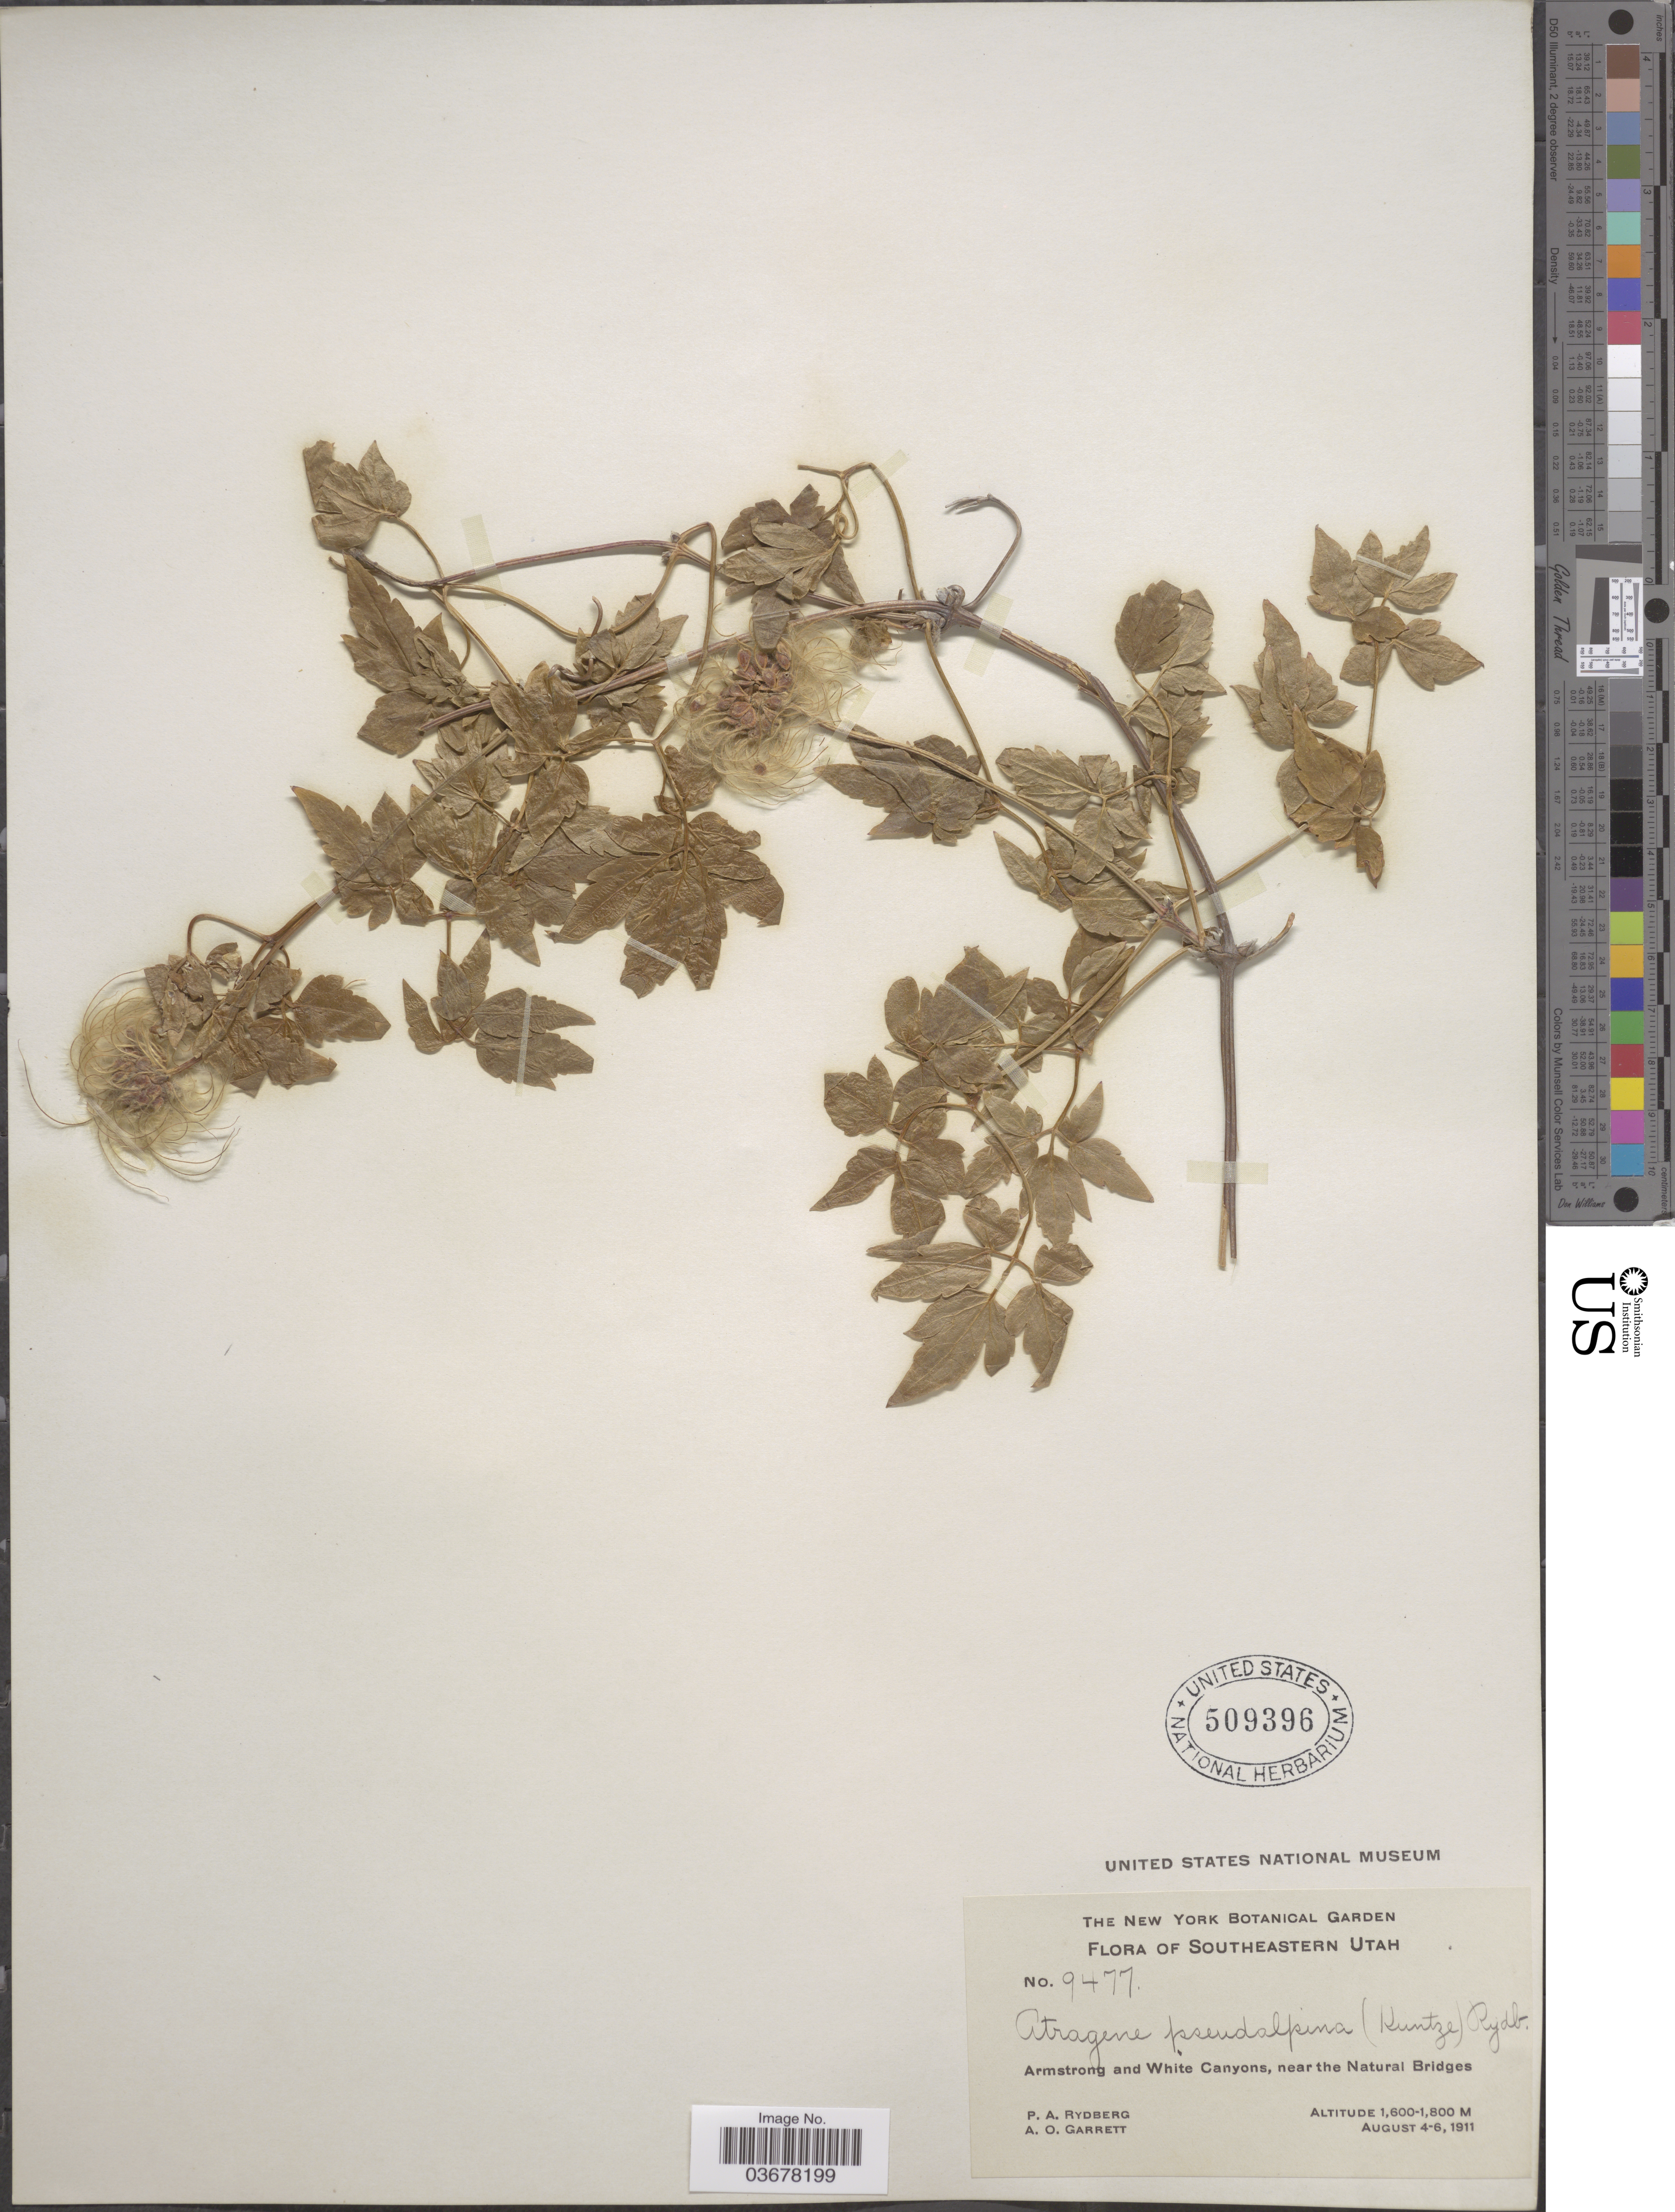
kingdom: Plantae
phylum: Tracheophyta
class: Magnoliopsida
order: Ranunculales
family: Ranunculaceae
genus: Clematis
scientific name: Clematis columbiana var. columbiana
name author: (Nutt.) Torr. & A. Gray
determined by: Strong, M. T., (US), Smithsonian Institution - National Museum of Natural History (UNITED STATES)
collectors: P. A. Rydberg & A. O. Garrett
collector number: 9477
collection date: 1911-08-04/1911-08-06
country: United States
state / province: Utah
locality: Southeastern Utah. Armstrong and White Canyons, near the Natural Bridges.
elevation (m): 1600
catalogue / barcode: US 509396